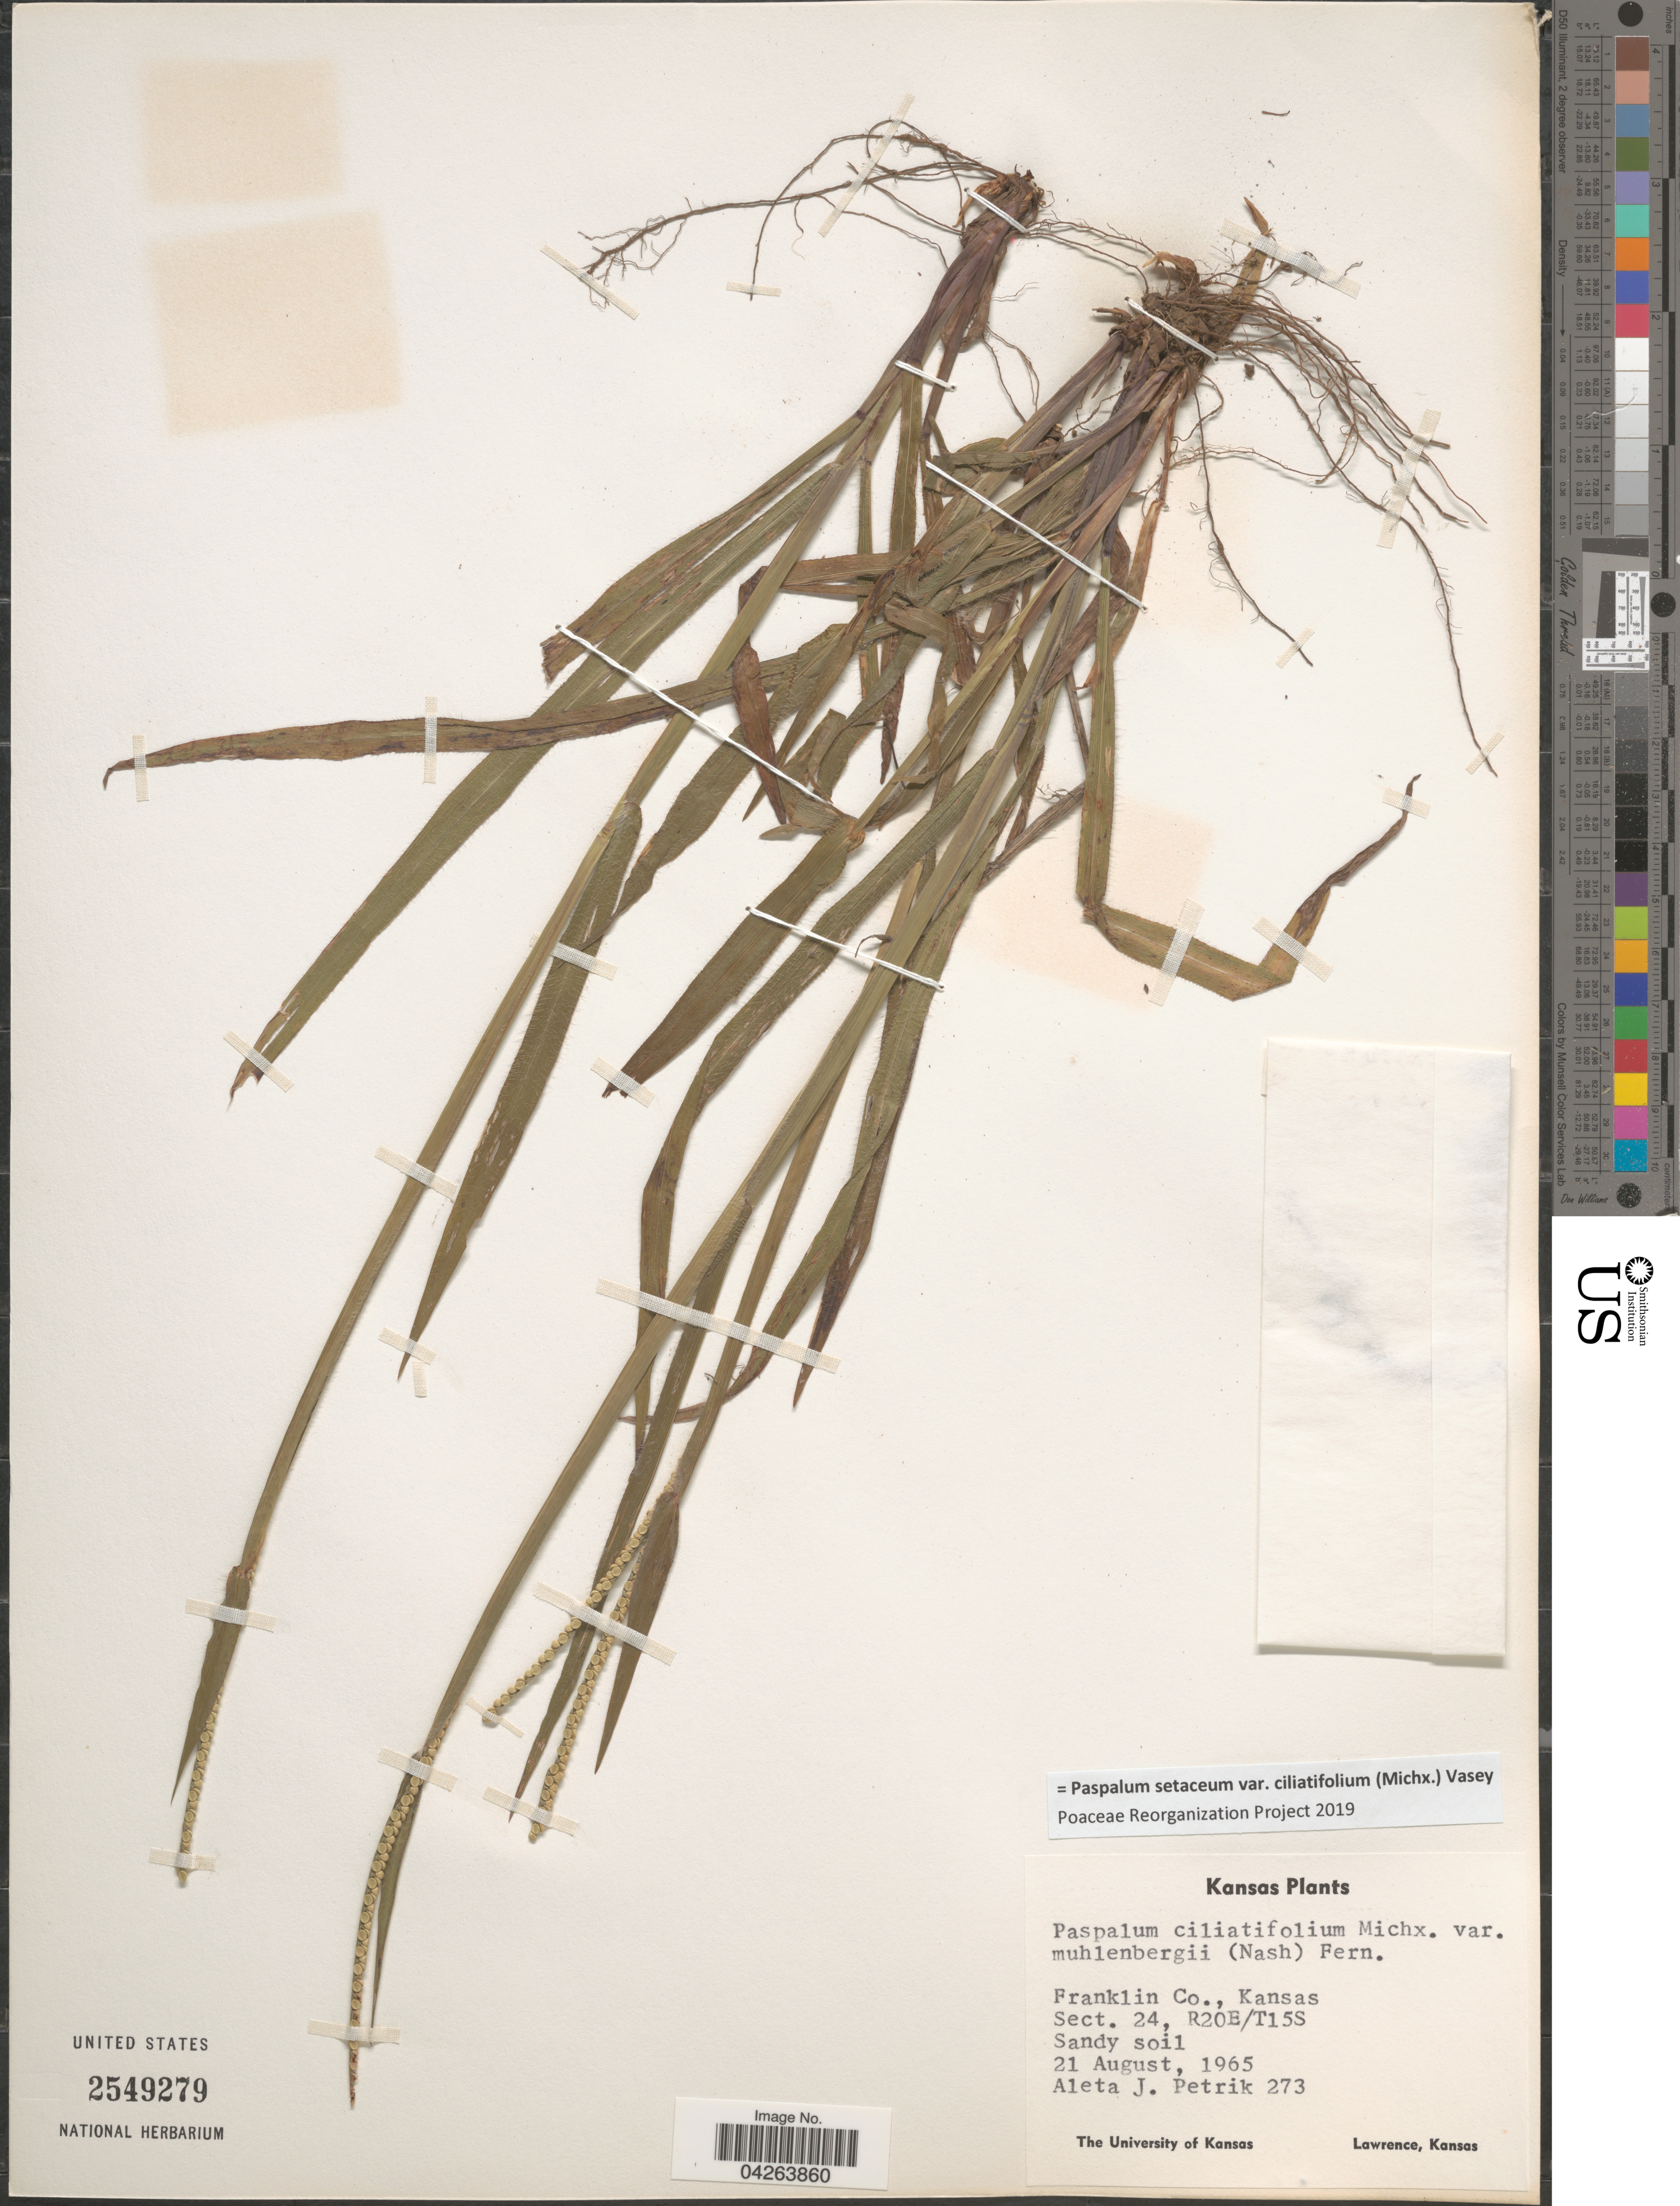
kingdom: Plantae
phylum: Tracheophyta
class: Liliopsida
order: Poales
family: Poaceae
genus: Paspalum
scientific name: Paspalum setaceum var. ciliatifolium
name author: (Michx.) Vasey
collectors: A. Petrik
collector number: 273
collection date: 1965-08-21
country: United States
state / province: Kansas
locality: Franklin Co., Sect. 24, R20E/T15S.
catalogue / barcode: US 2549279